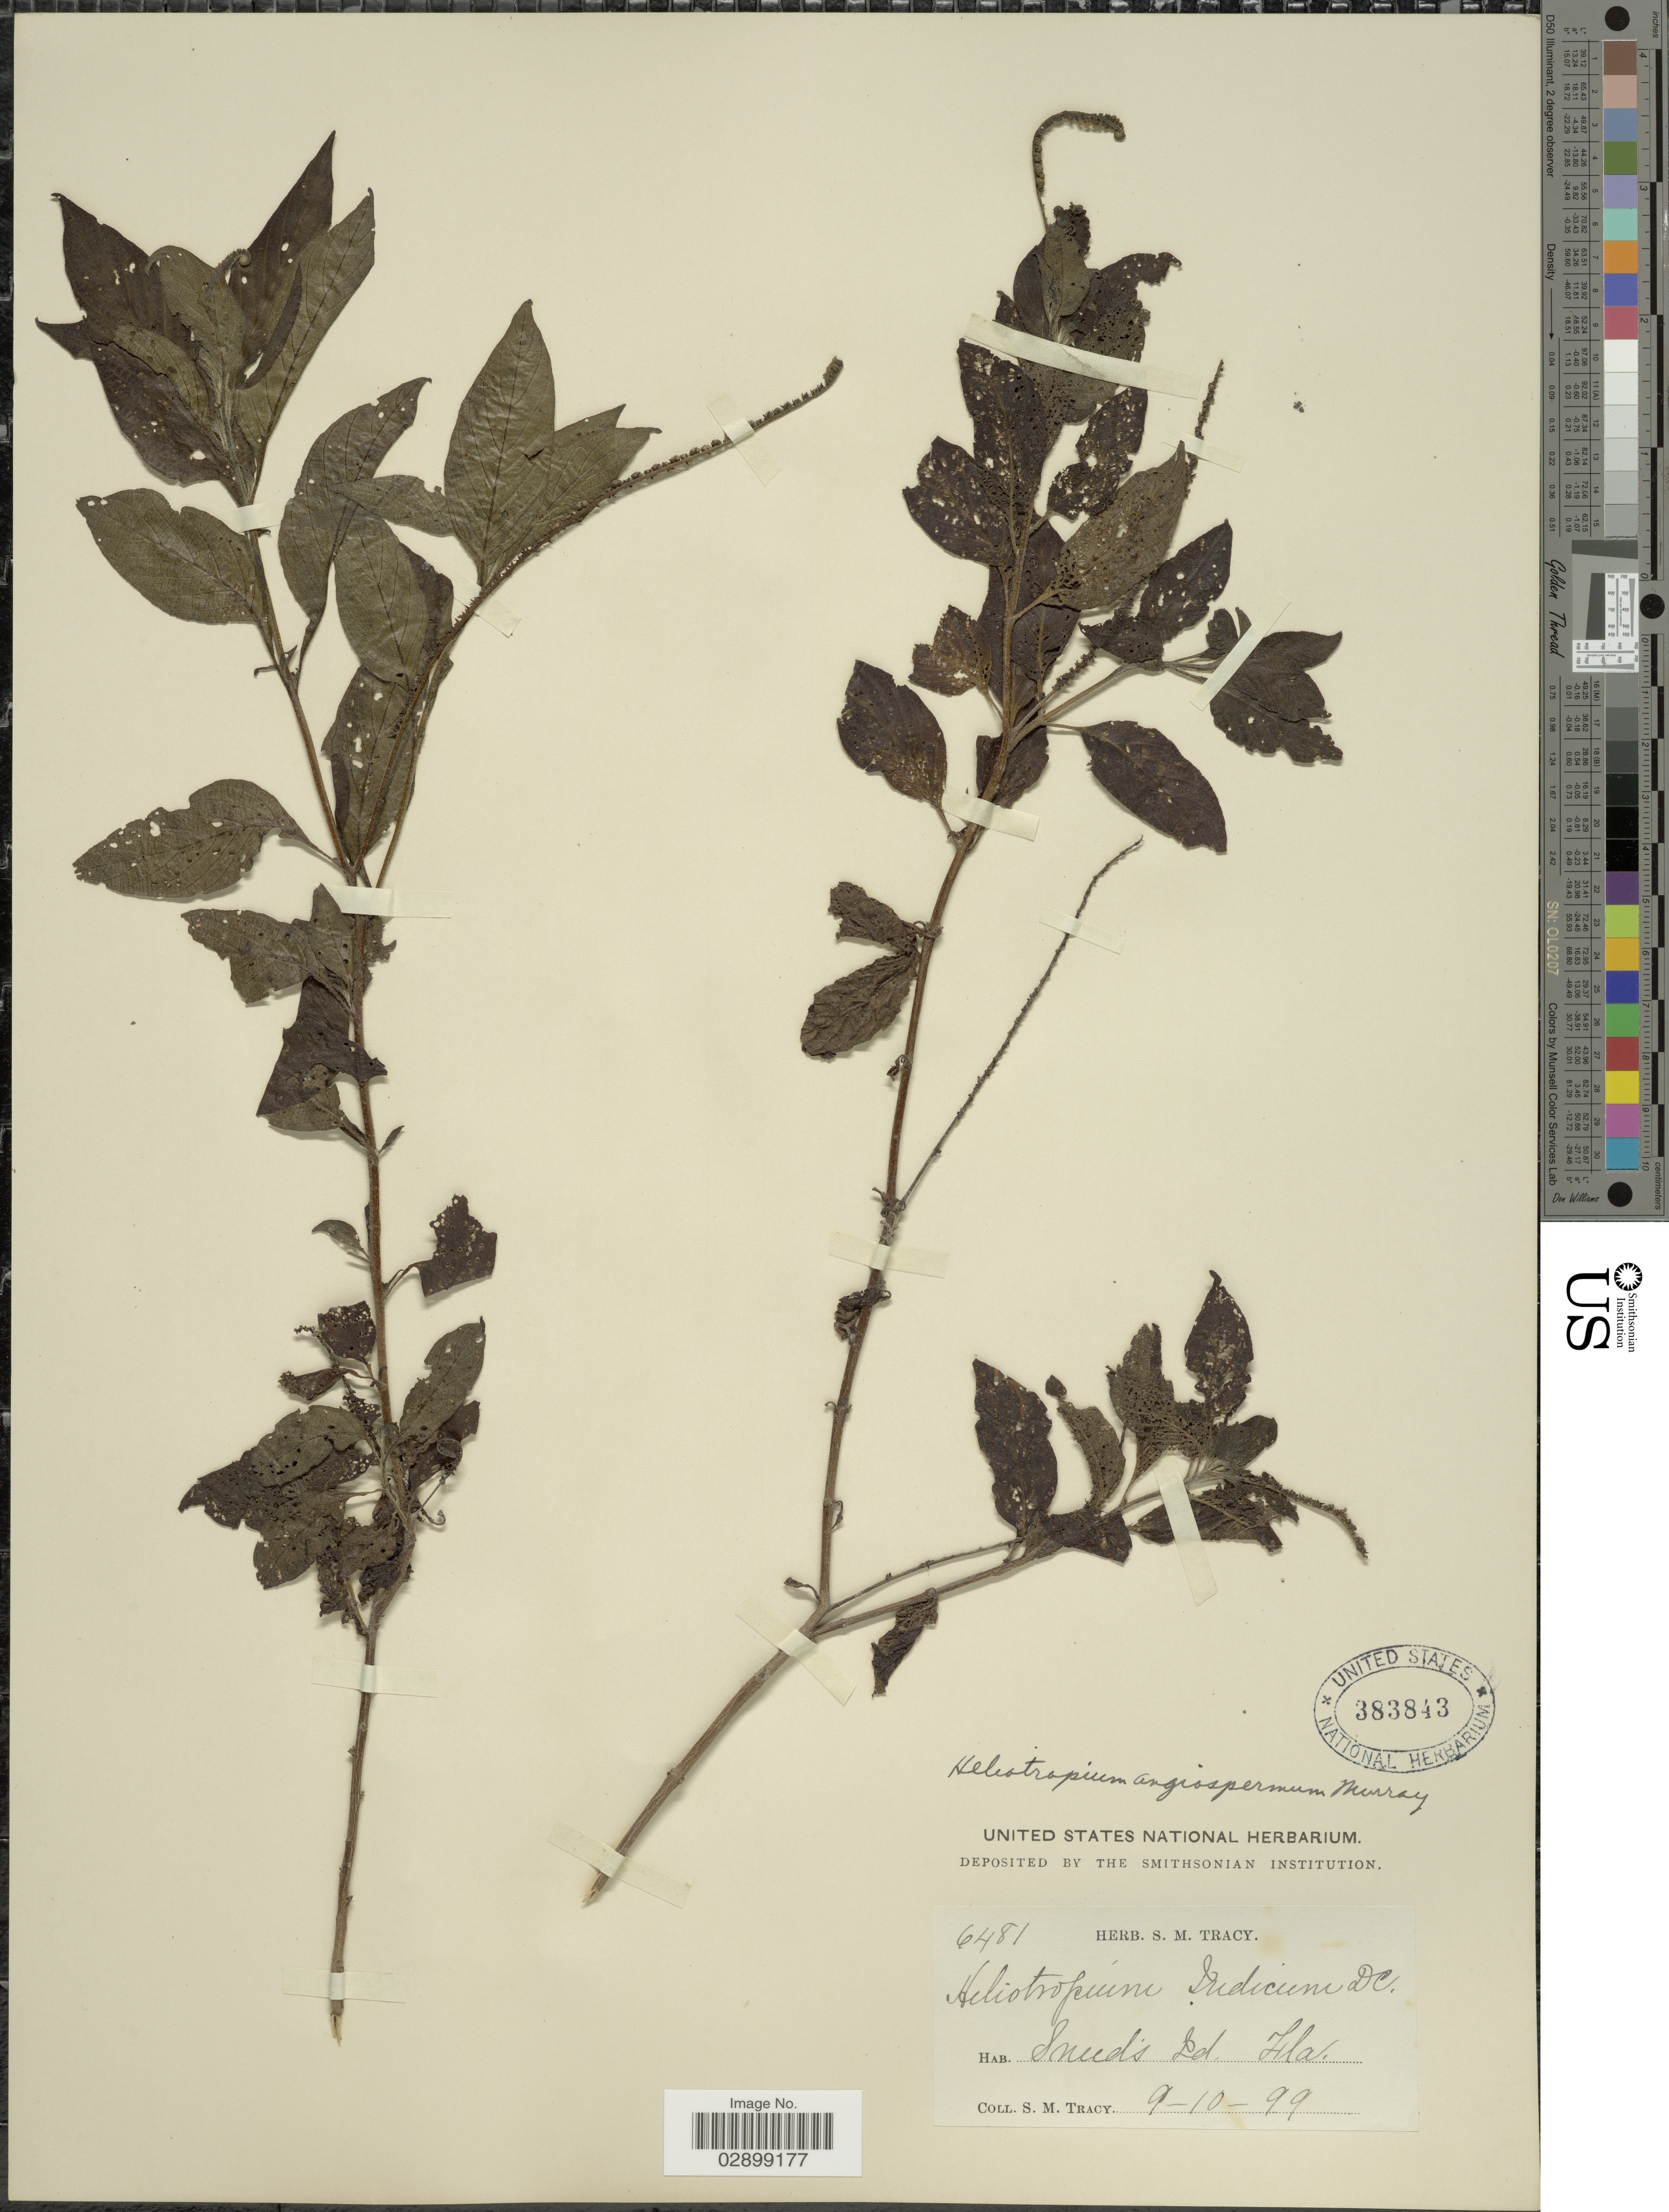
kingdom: Plantae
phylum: Tracheophyta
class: Magnoliopsida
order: Boraginales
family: Heliotropiaceae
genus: Heliotropium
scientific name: Heliotropium angiospermum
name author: Murray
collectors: S. M. Tracy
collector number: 6481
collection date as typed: Transcribed d/m/y: 9/10/99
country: United States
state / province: Florida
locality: Sneed's Id.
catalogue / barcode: US 383843